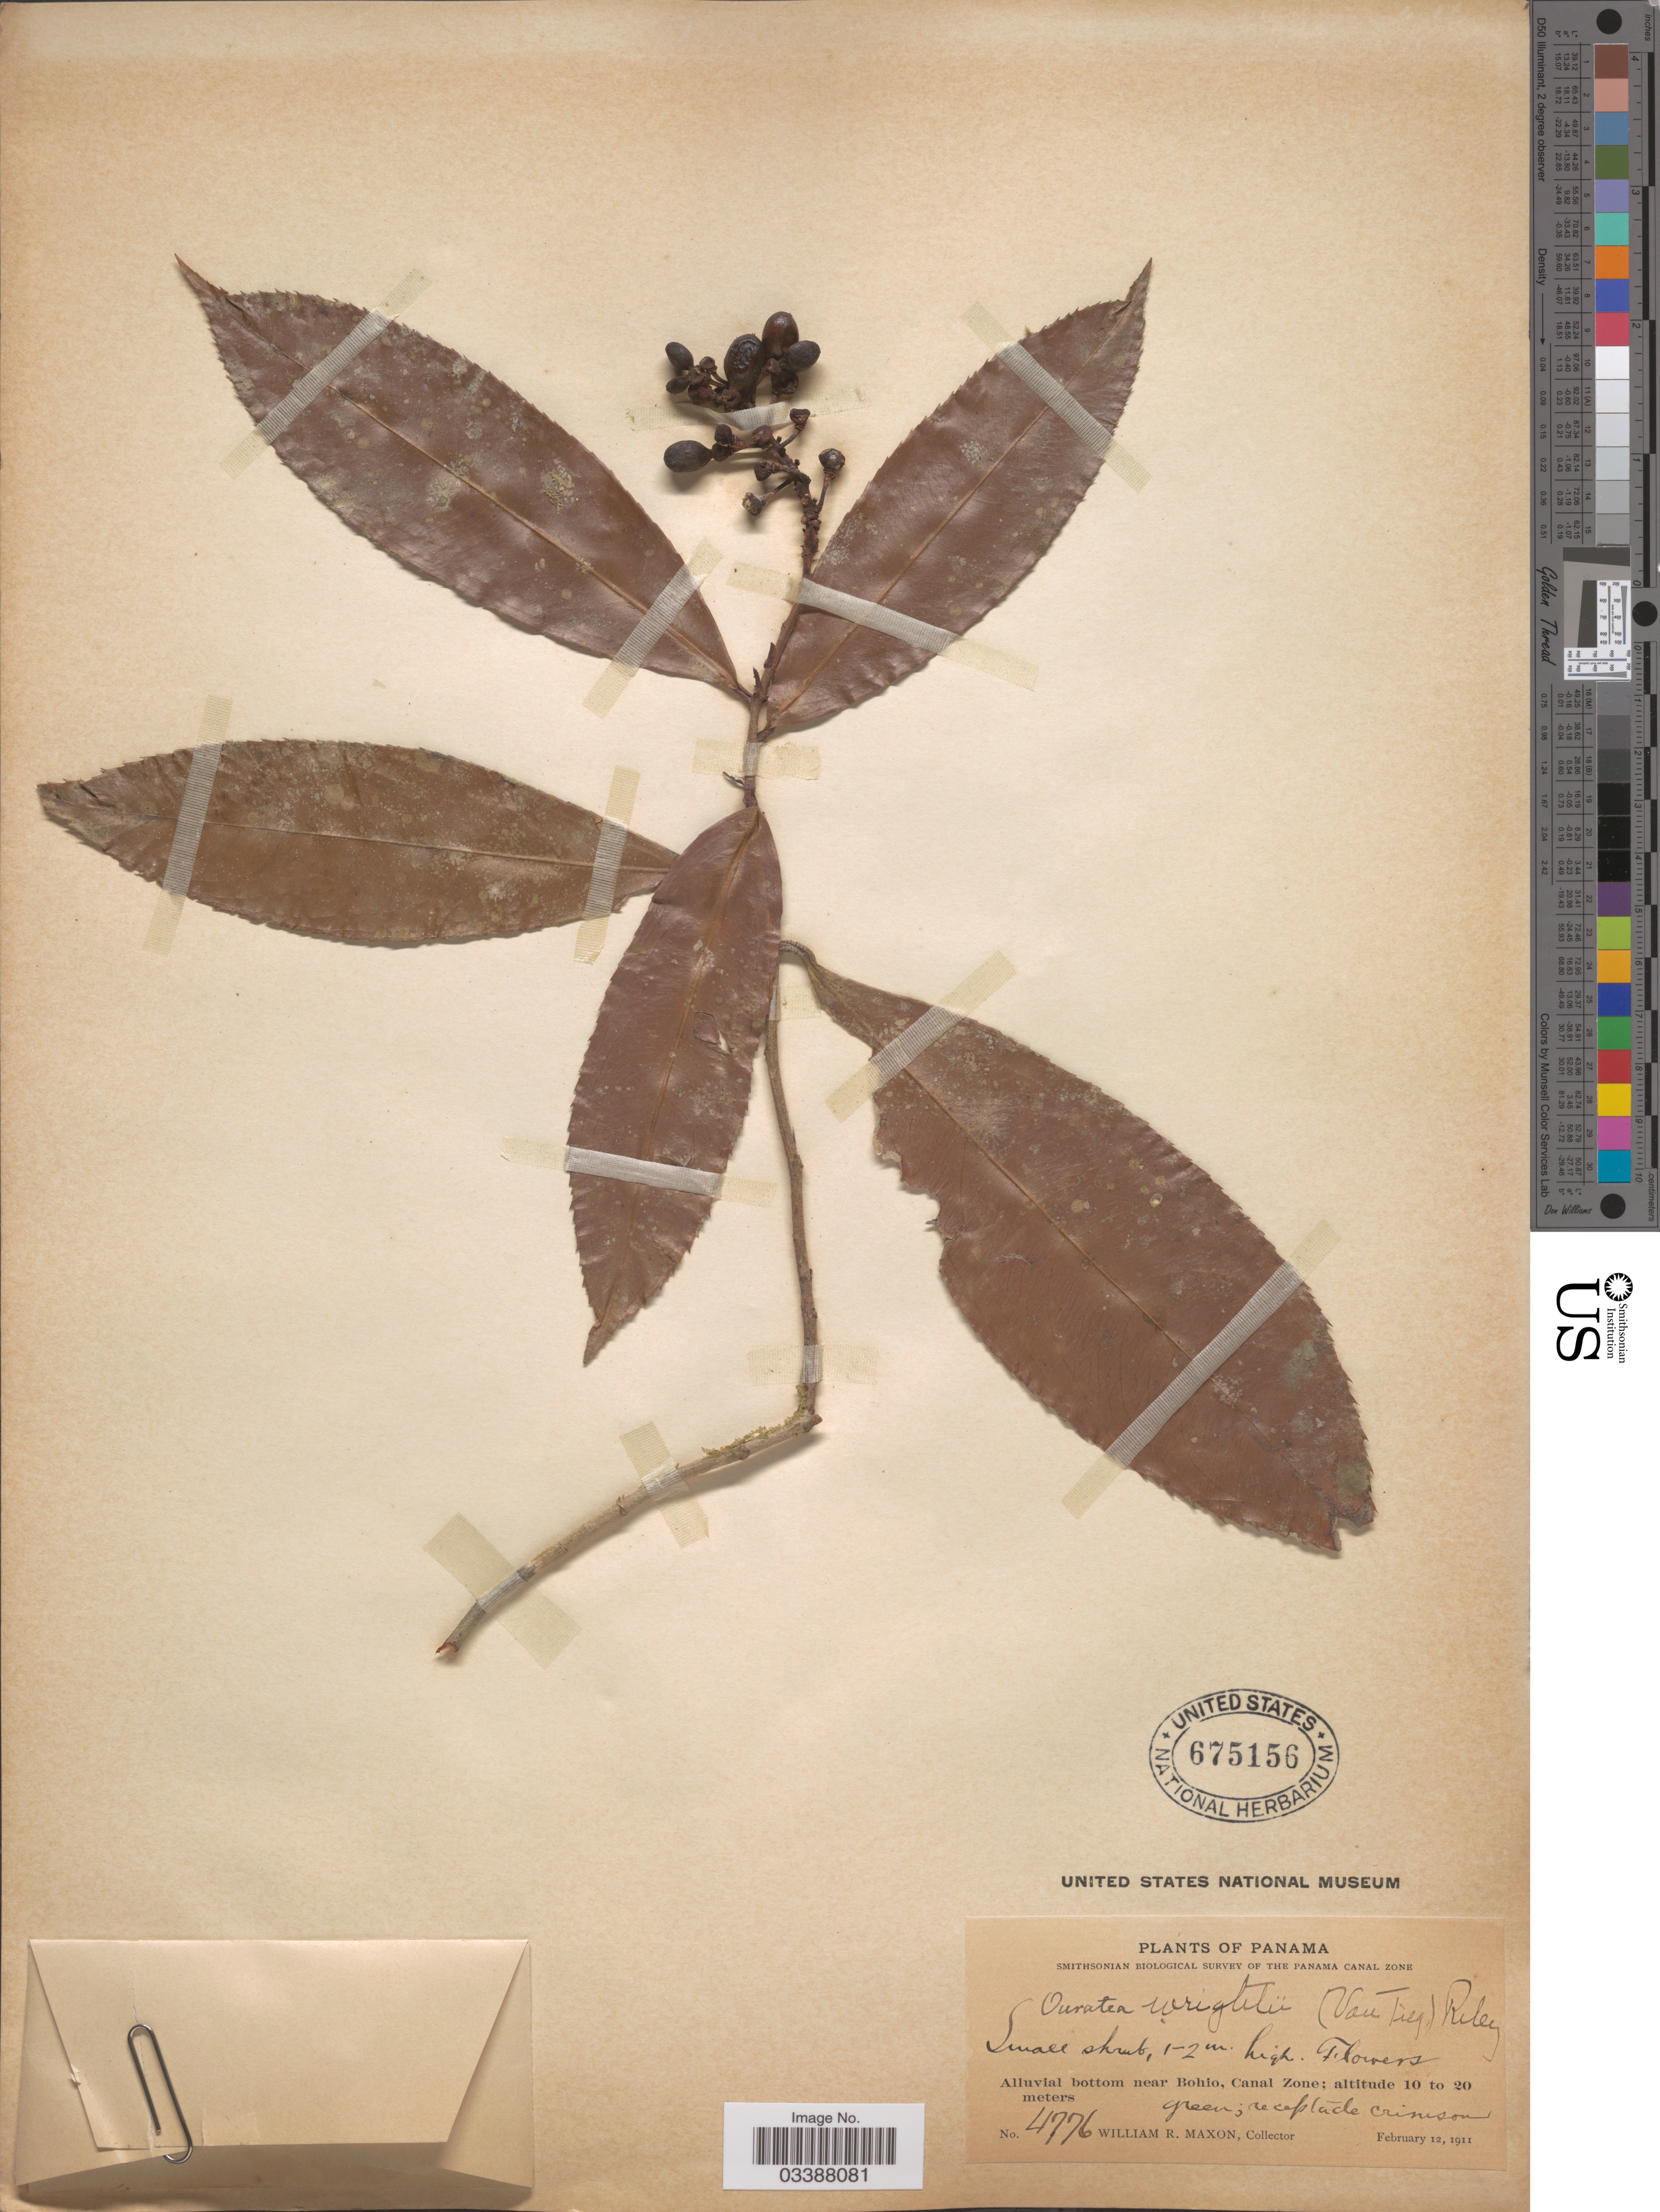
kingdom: Plantae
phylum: Tracheophyta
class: Magnoliopsida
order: Malpighiales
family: Ochnaceae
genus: Ouratea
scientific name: Ouratea lucens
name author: (Kunth) Engl.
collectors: W. R. Maxon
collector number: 4776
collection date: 1911-02-12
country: Panama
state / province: Colón / Panamá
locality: Near Bohio, Canal Zone.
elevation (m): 10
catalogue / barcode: US 675156